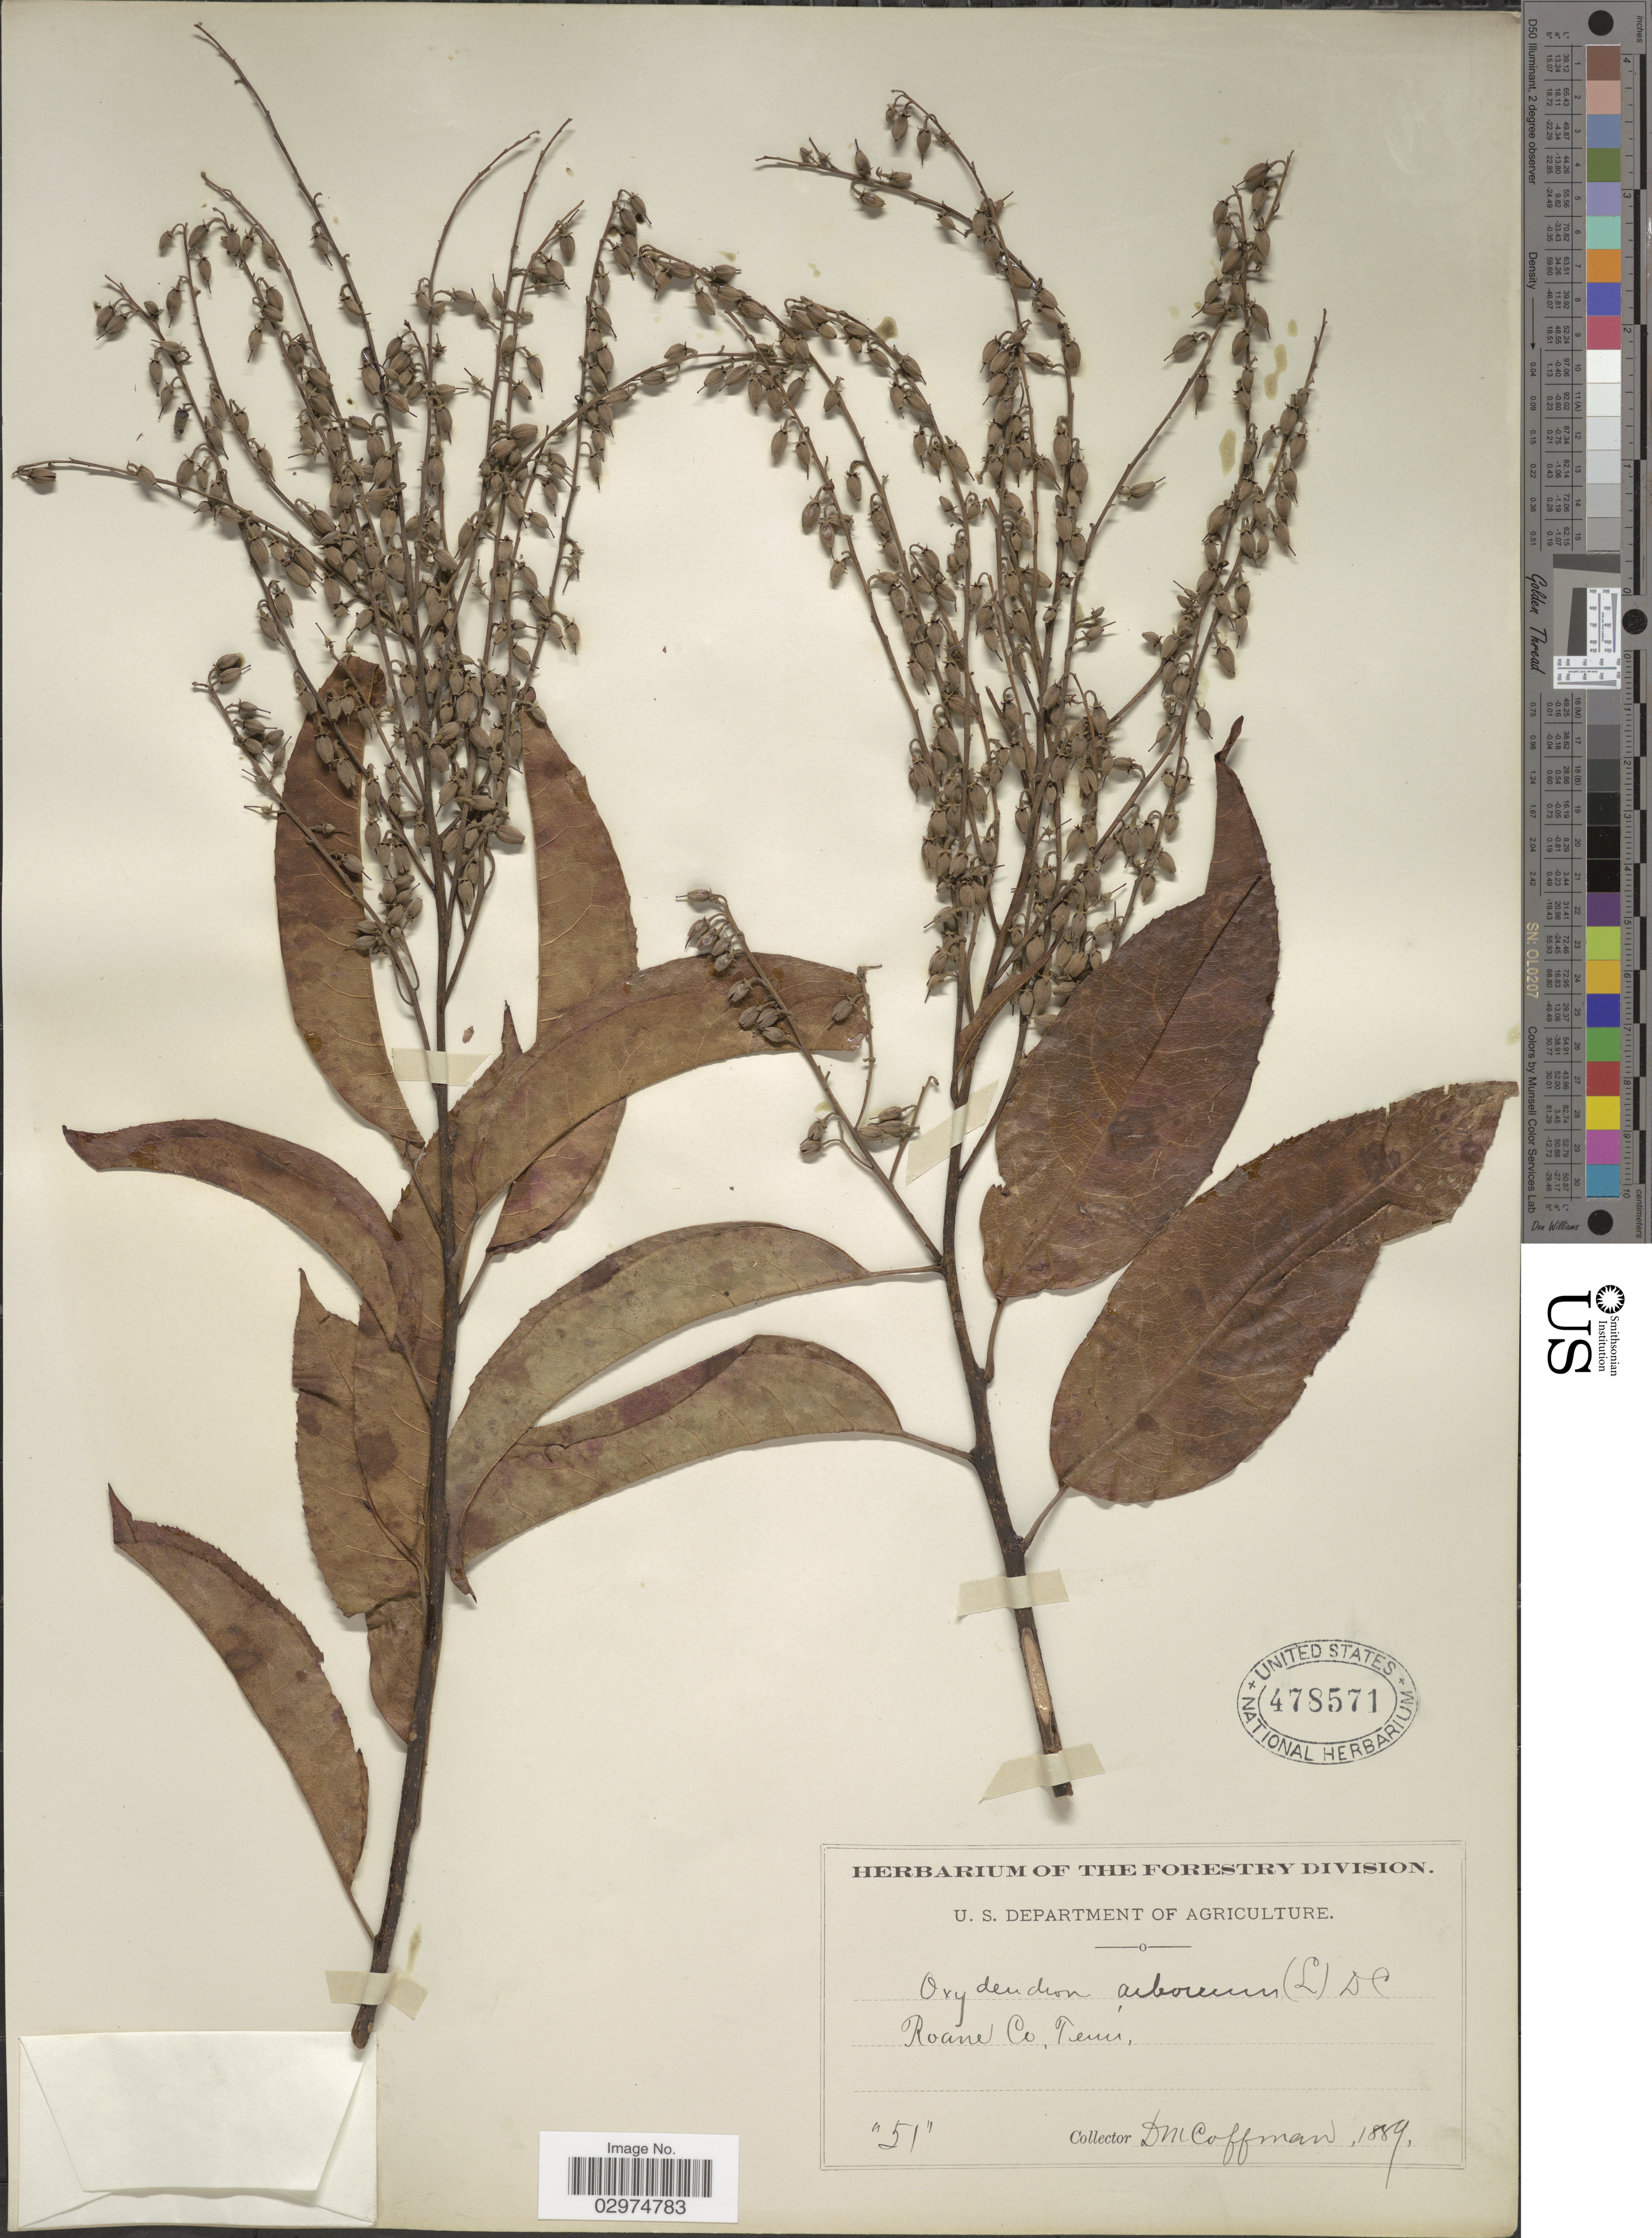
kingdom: Plantae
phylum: Tracheophyta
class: Magnoliopsida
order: Ericales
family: Ericaceae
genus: Oxydendrum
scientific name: Oxydendrum arboreum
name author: (L.) DC.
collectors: D. M. Coffman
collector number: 51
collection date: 1889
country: United States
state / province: Tennessee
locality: Roane Co.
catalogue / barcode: US 478571